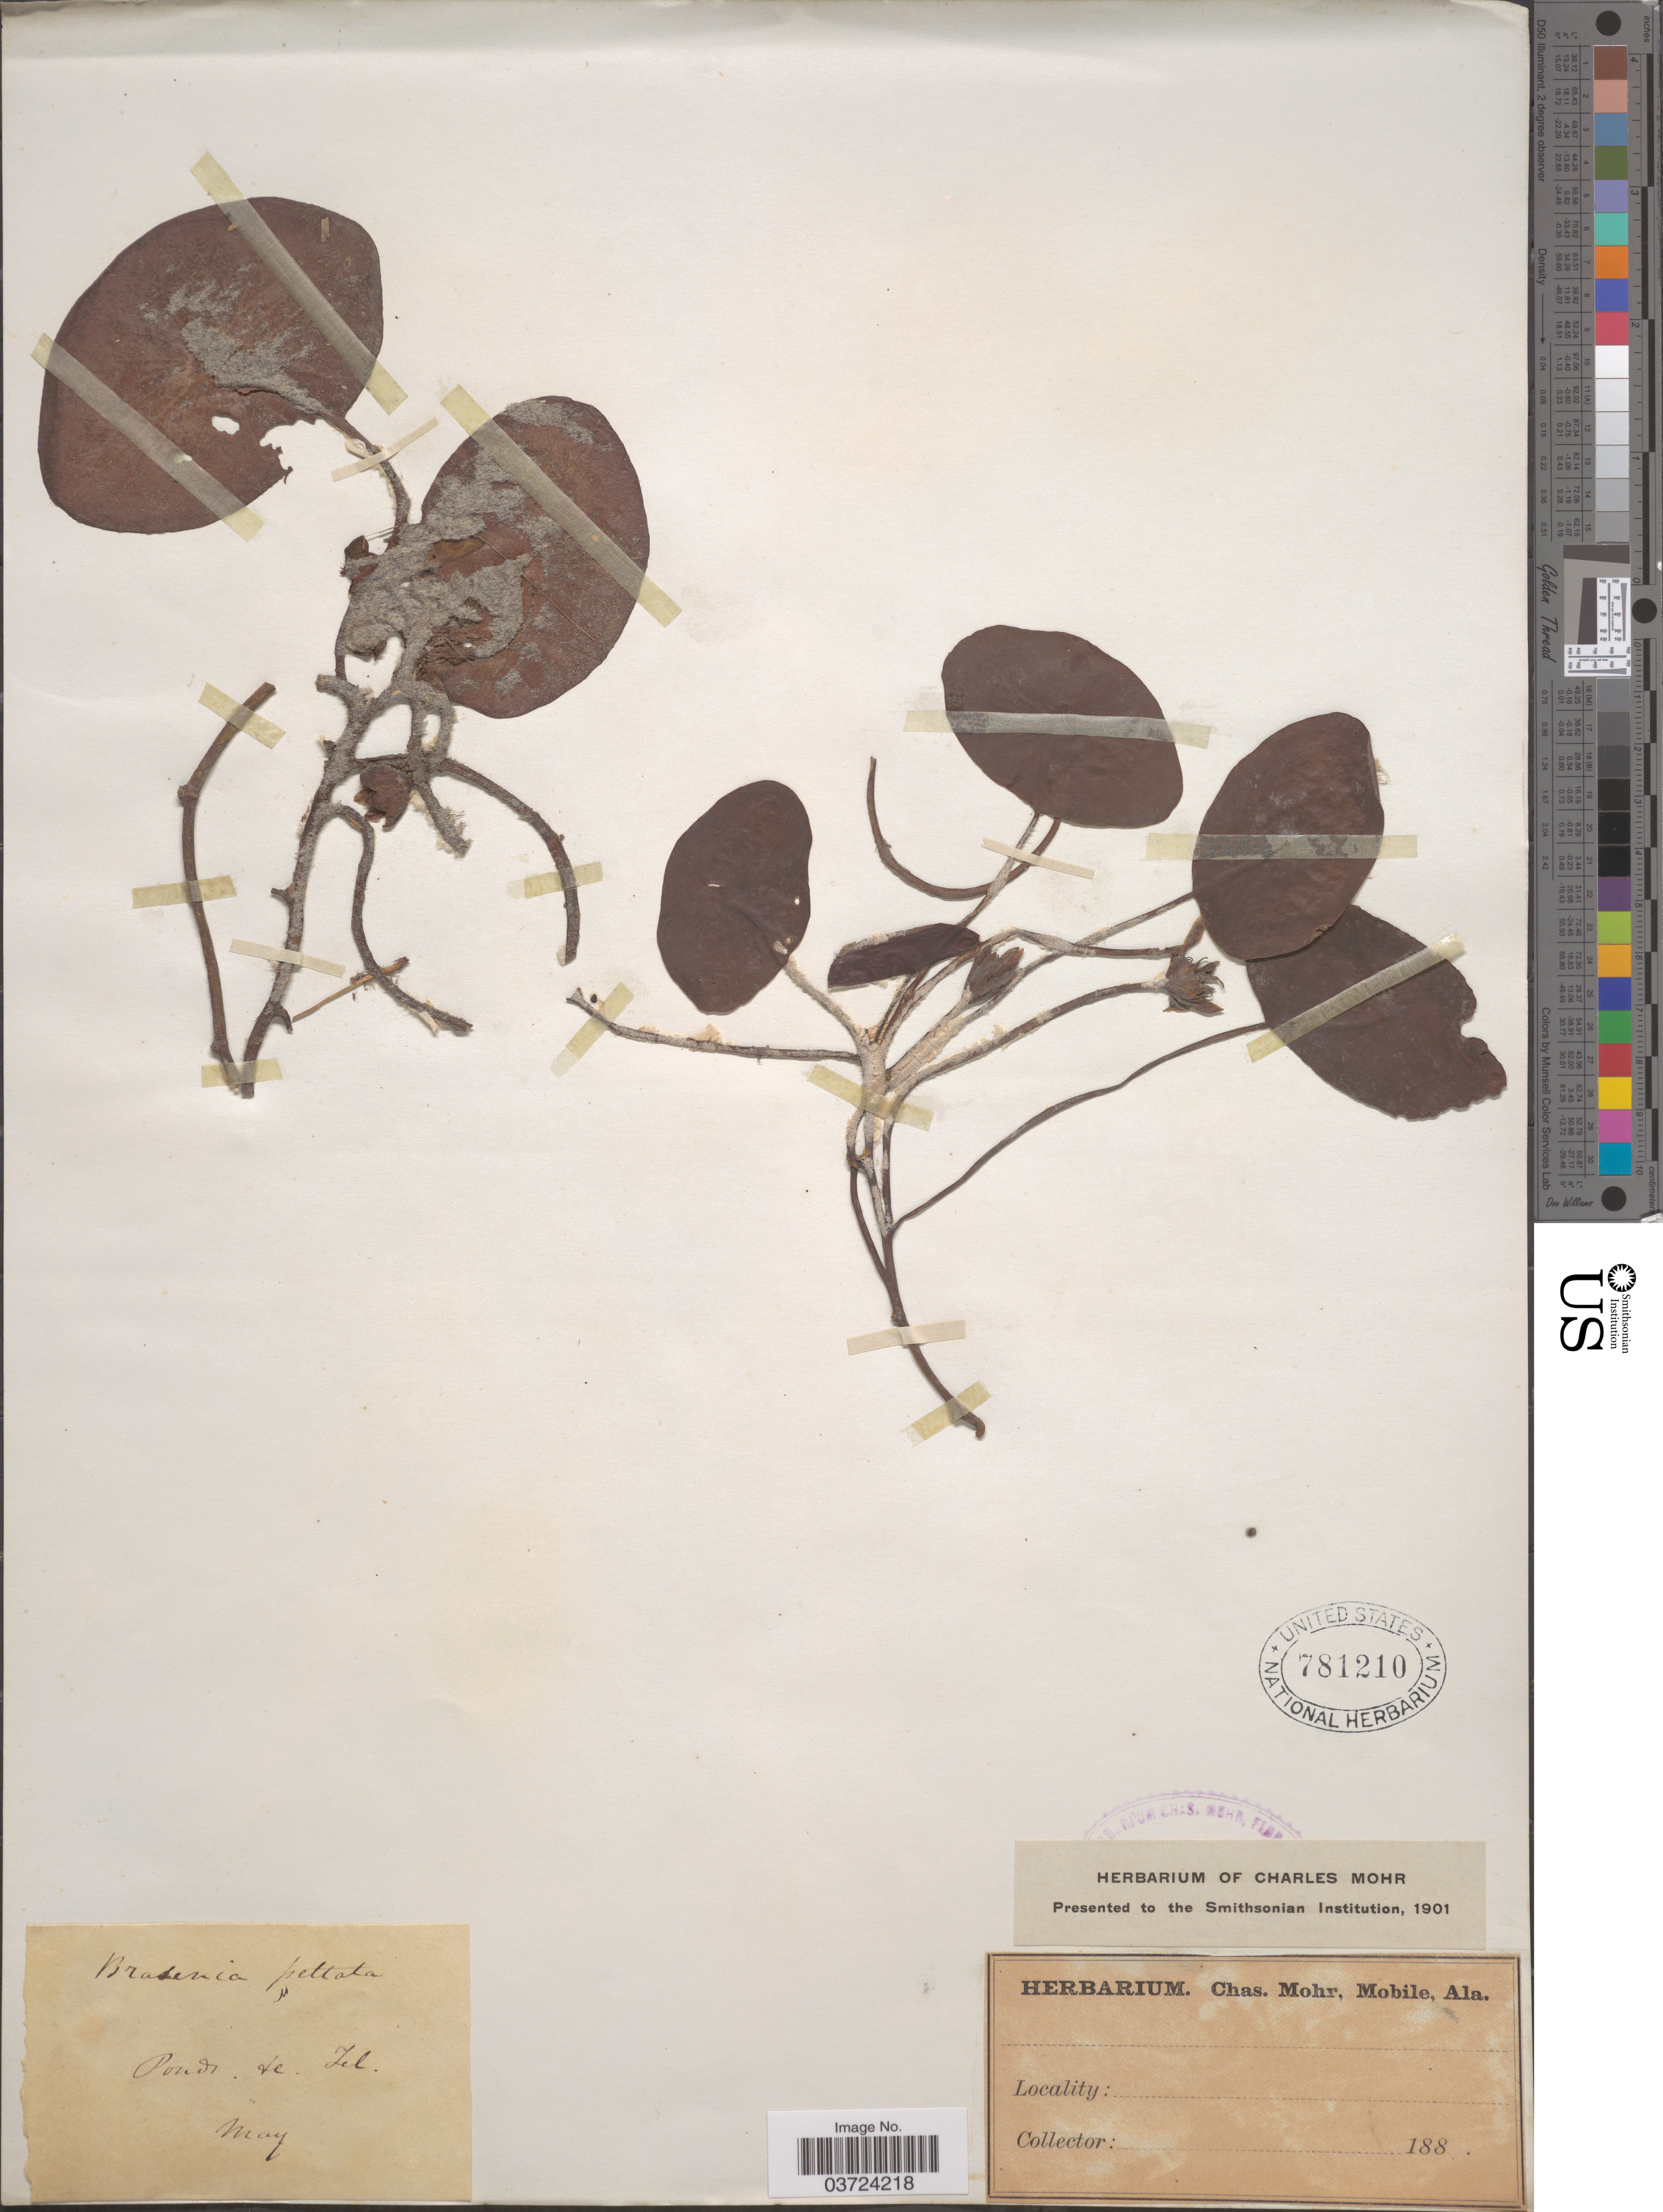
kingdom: Plantae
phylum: Tracheophyta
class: Magnoliopsida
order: Nymphaeales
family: Cabombaceae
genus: Brasenia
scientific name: Brasenia schreberi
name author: J.F. Gmel.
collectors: ex herb. Charles Mohr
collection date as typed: May 188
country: United States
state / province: Alabama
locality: Ponds de Tel.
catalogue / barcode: US 781210